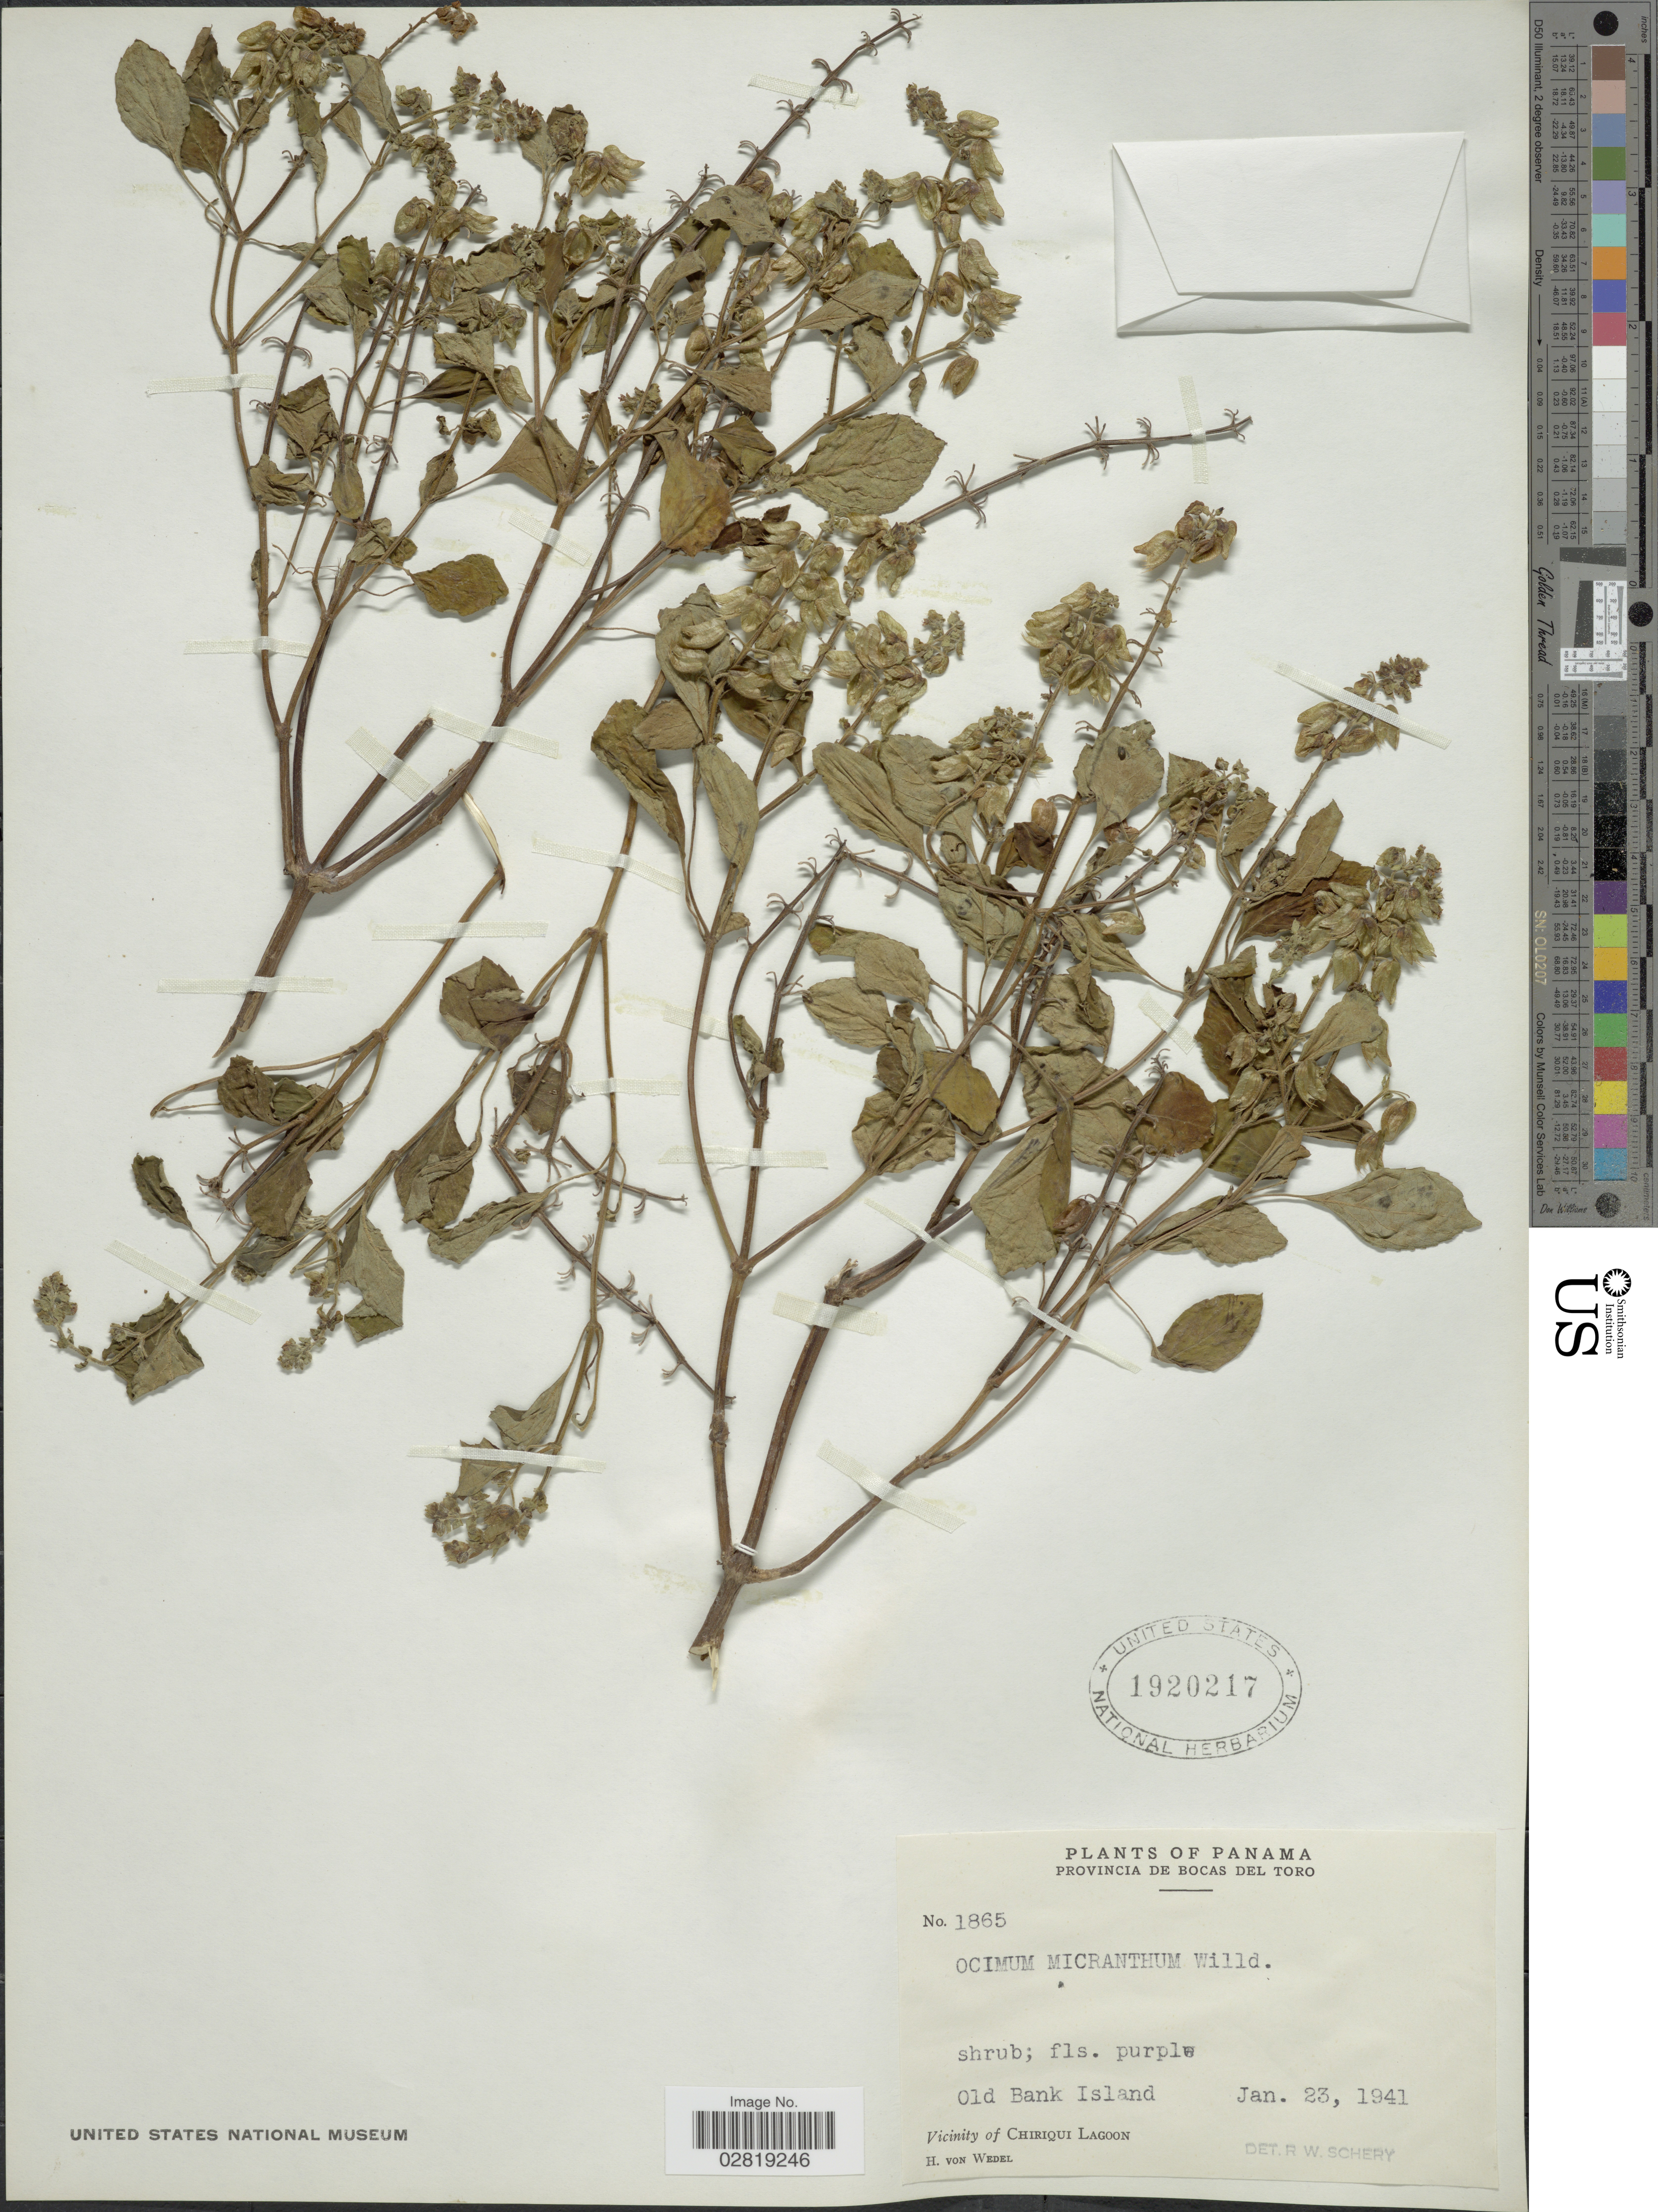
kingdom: Plantae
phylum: Tracheophyta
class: Magnoliopsida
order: Lamiales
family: Lamiaceae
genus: Ocimum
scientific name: Ocimum campechianum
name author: Mill.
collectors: H. von Wedel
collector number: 1865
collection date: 1941-01-23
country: Panama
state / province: Bocas del Toro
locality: Provincia de Bocas del Toro. Old Bank Island. Vicinity of Chiriqui Lagoon.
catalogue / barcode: US 1920217